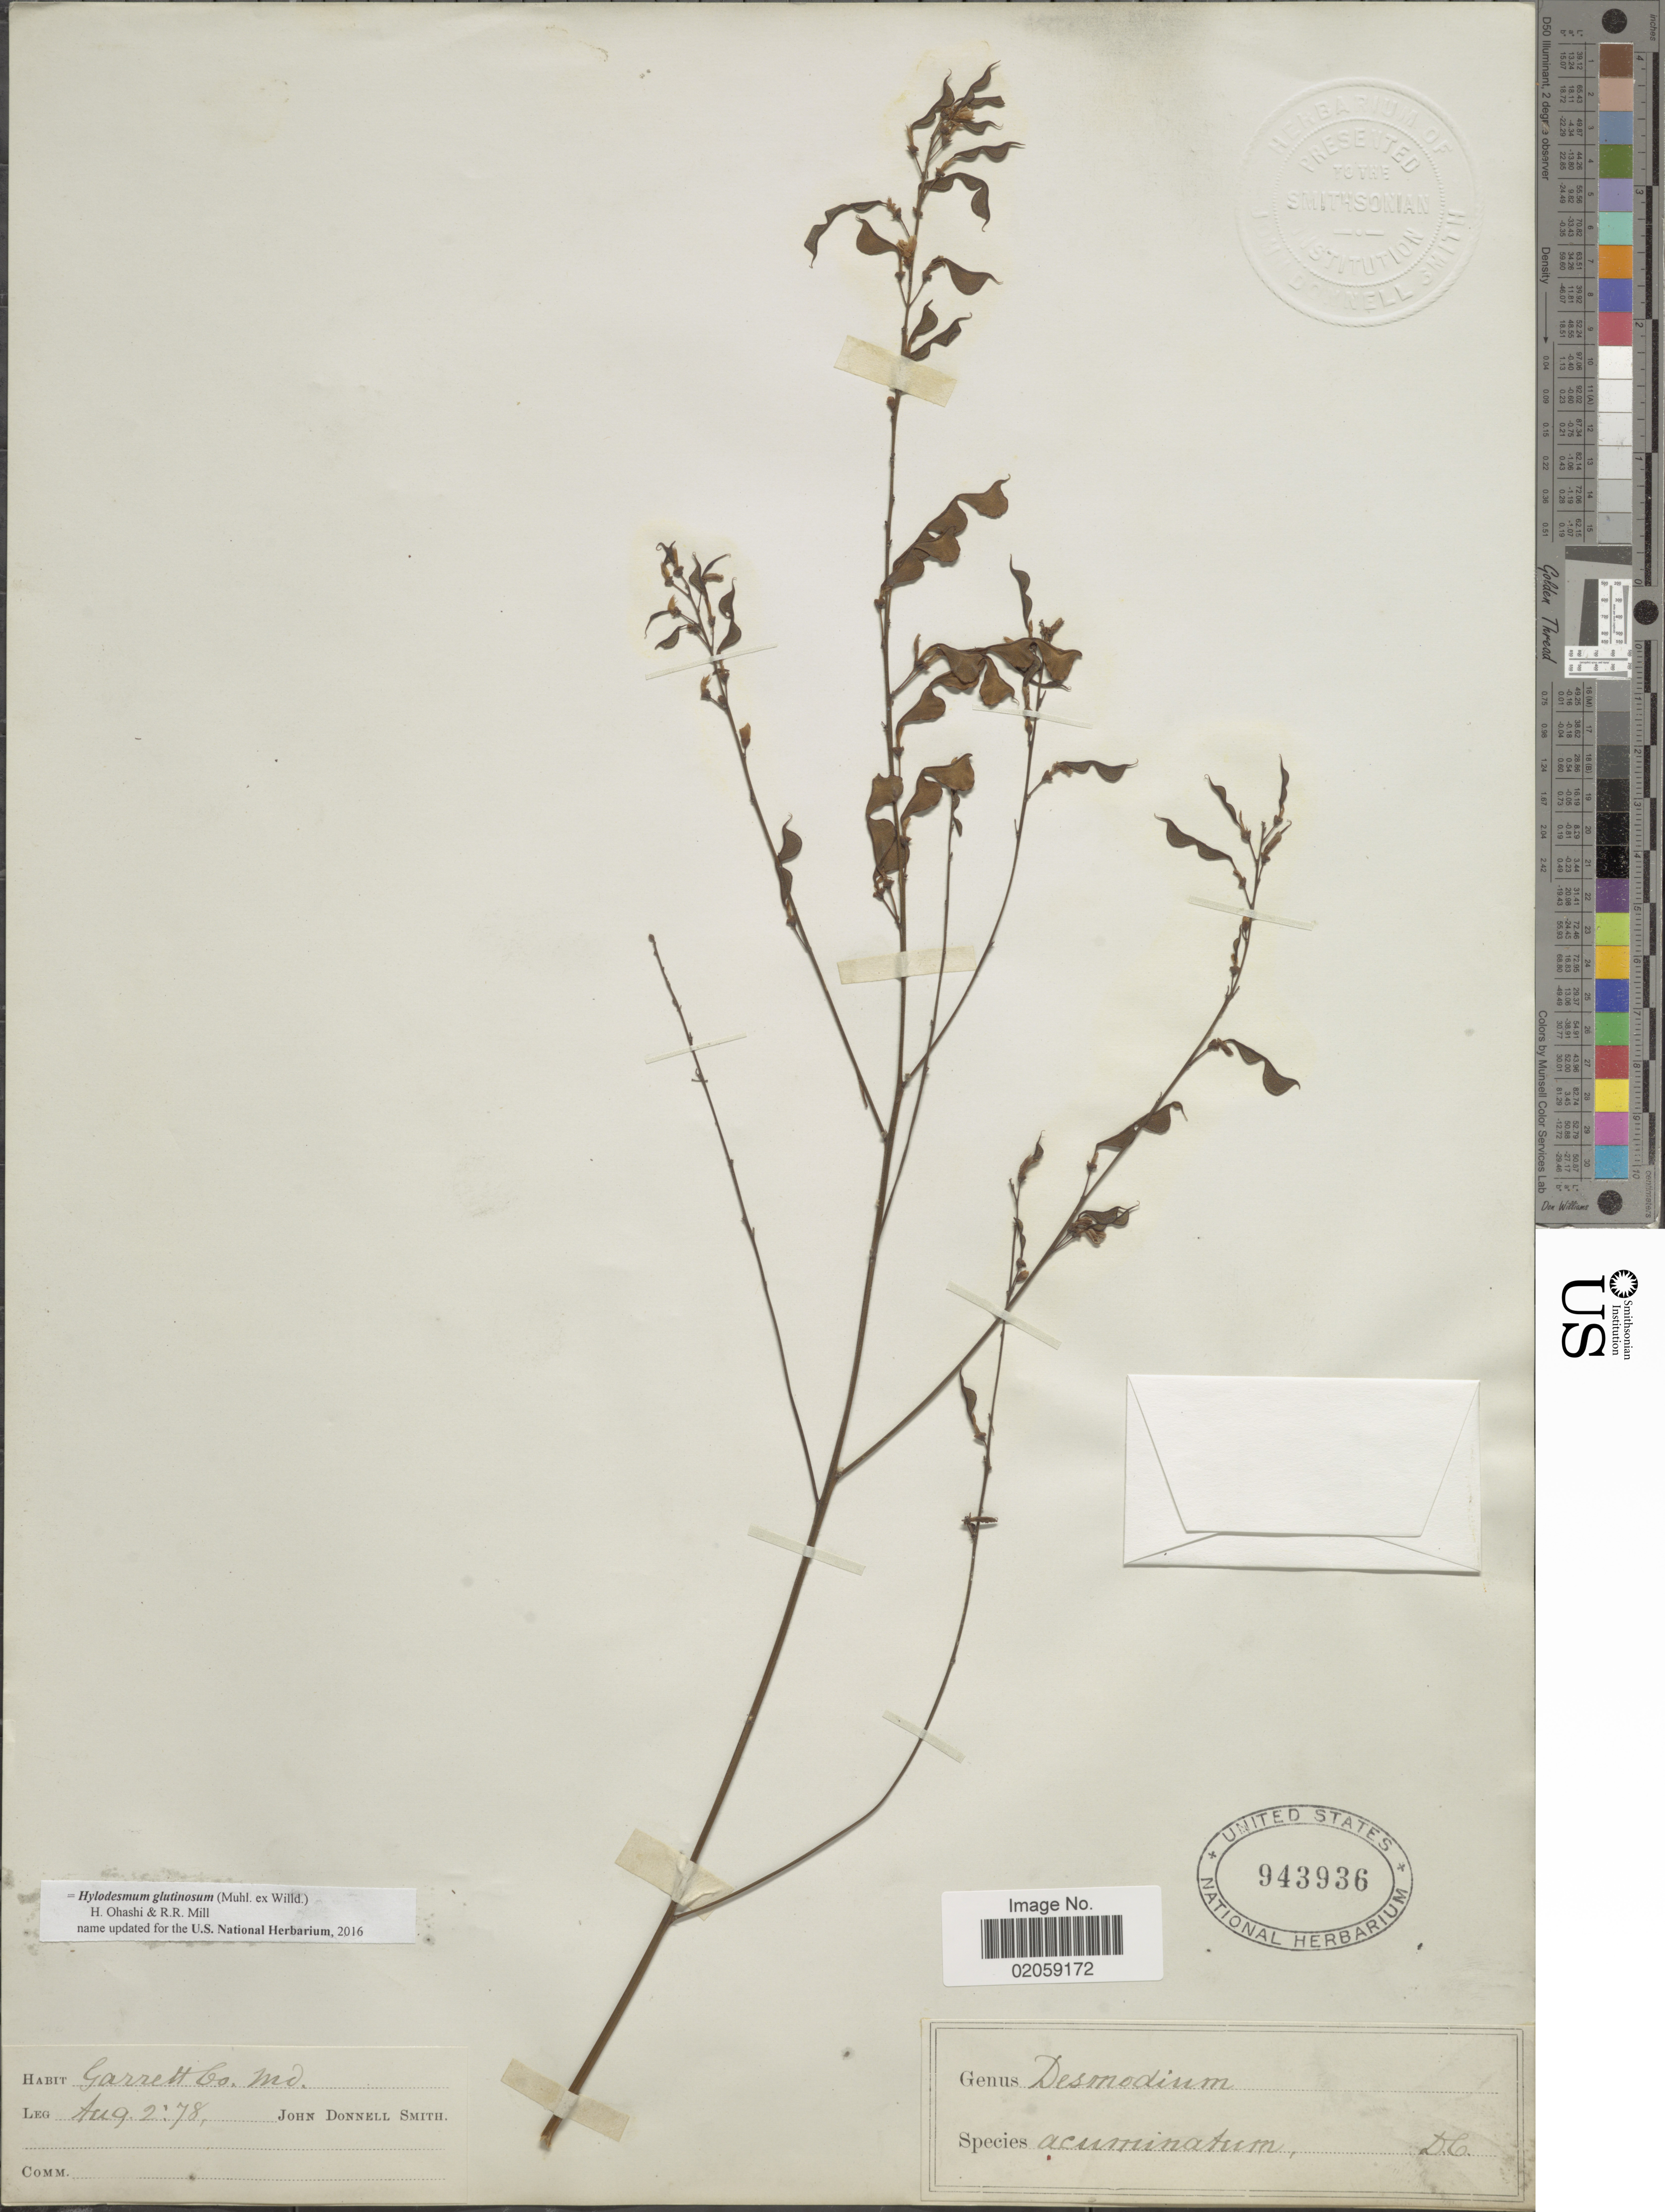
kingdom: Plantae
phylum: Tracheophyta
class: Magnoliopsida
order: Fabales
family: Fabaceae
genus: Hylodesmum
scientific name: Hylodesmum glutinosum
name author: (Muhl. ex Willd.) H. Ohashi & R.R. Mill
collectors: J. Donnell Smith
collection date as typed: Transcribed d/m/y: 2/8/78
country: United States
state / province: Maryland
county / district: Garrett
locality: Garrett Co., Md.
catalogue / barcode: US 943936